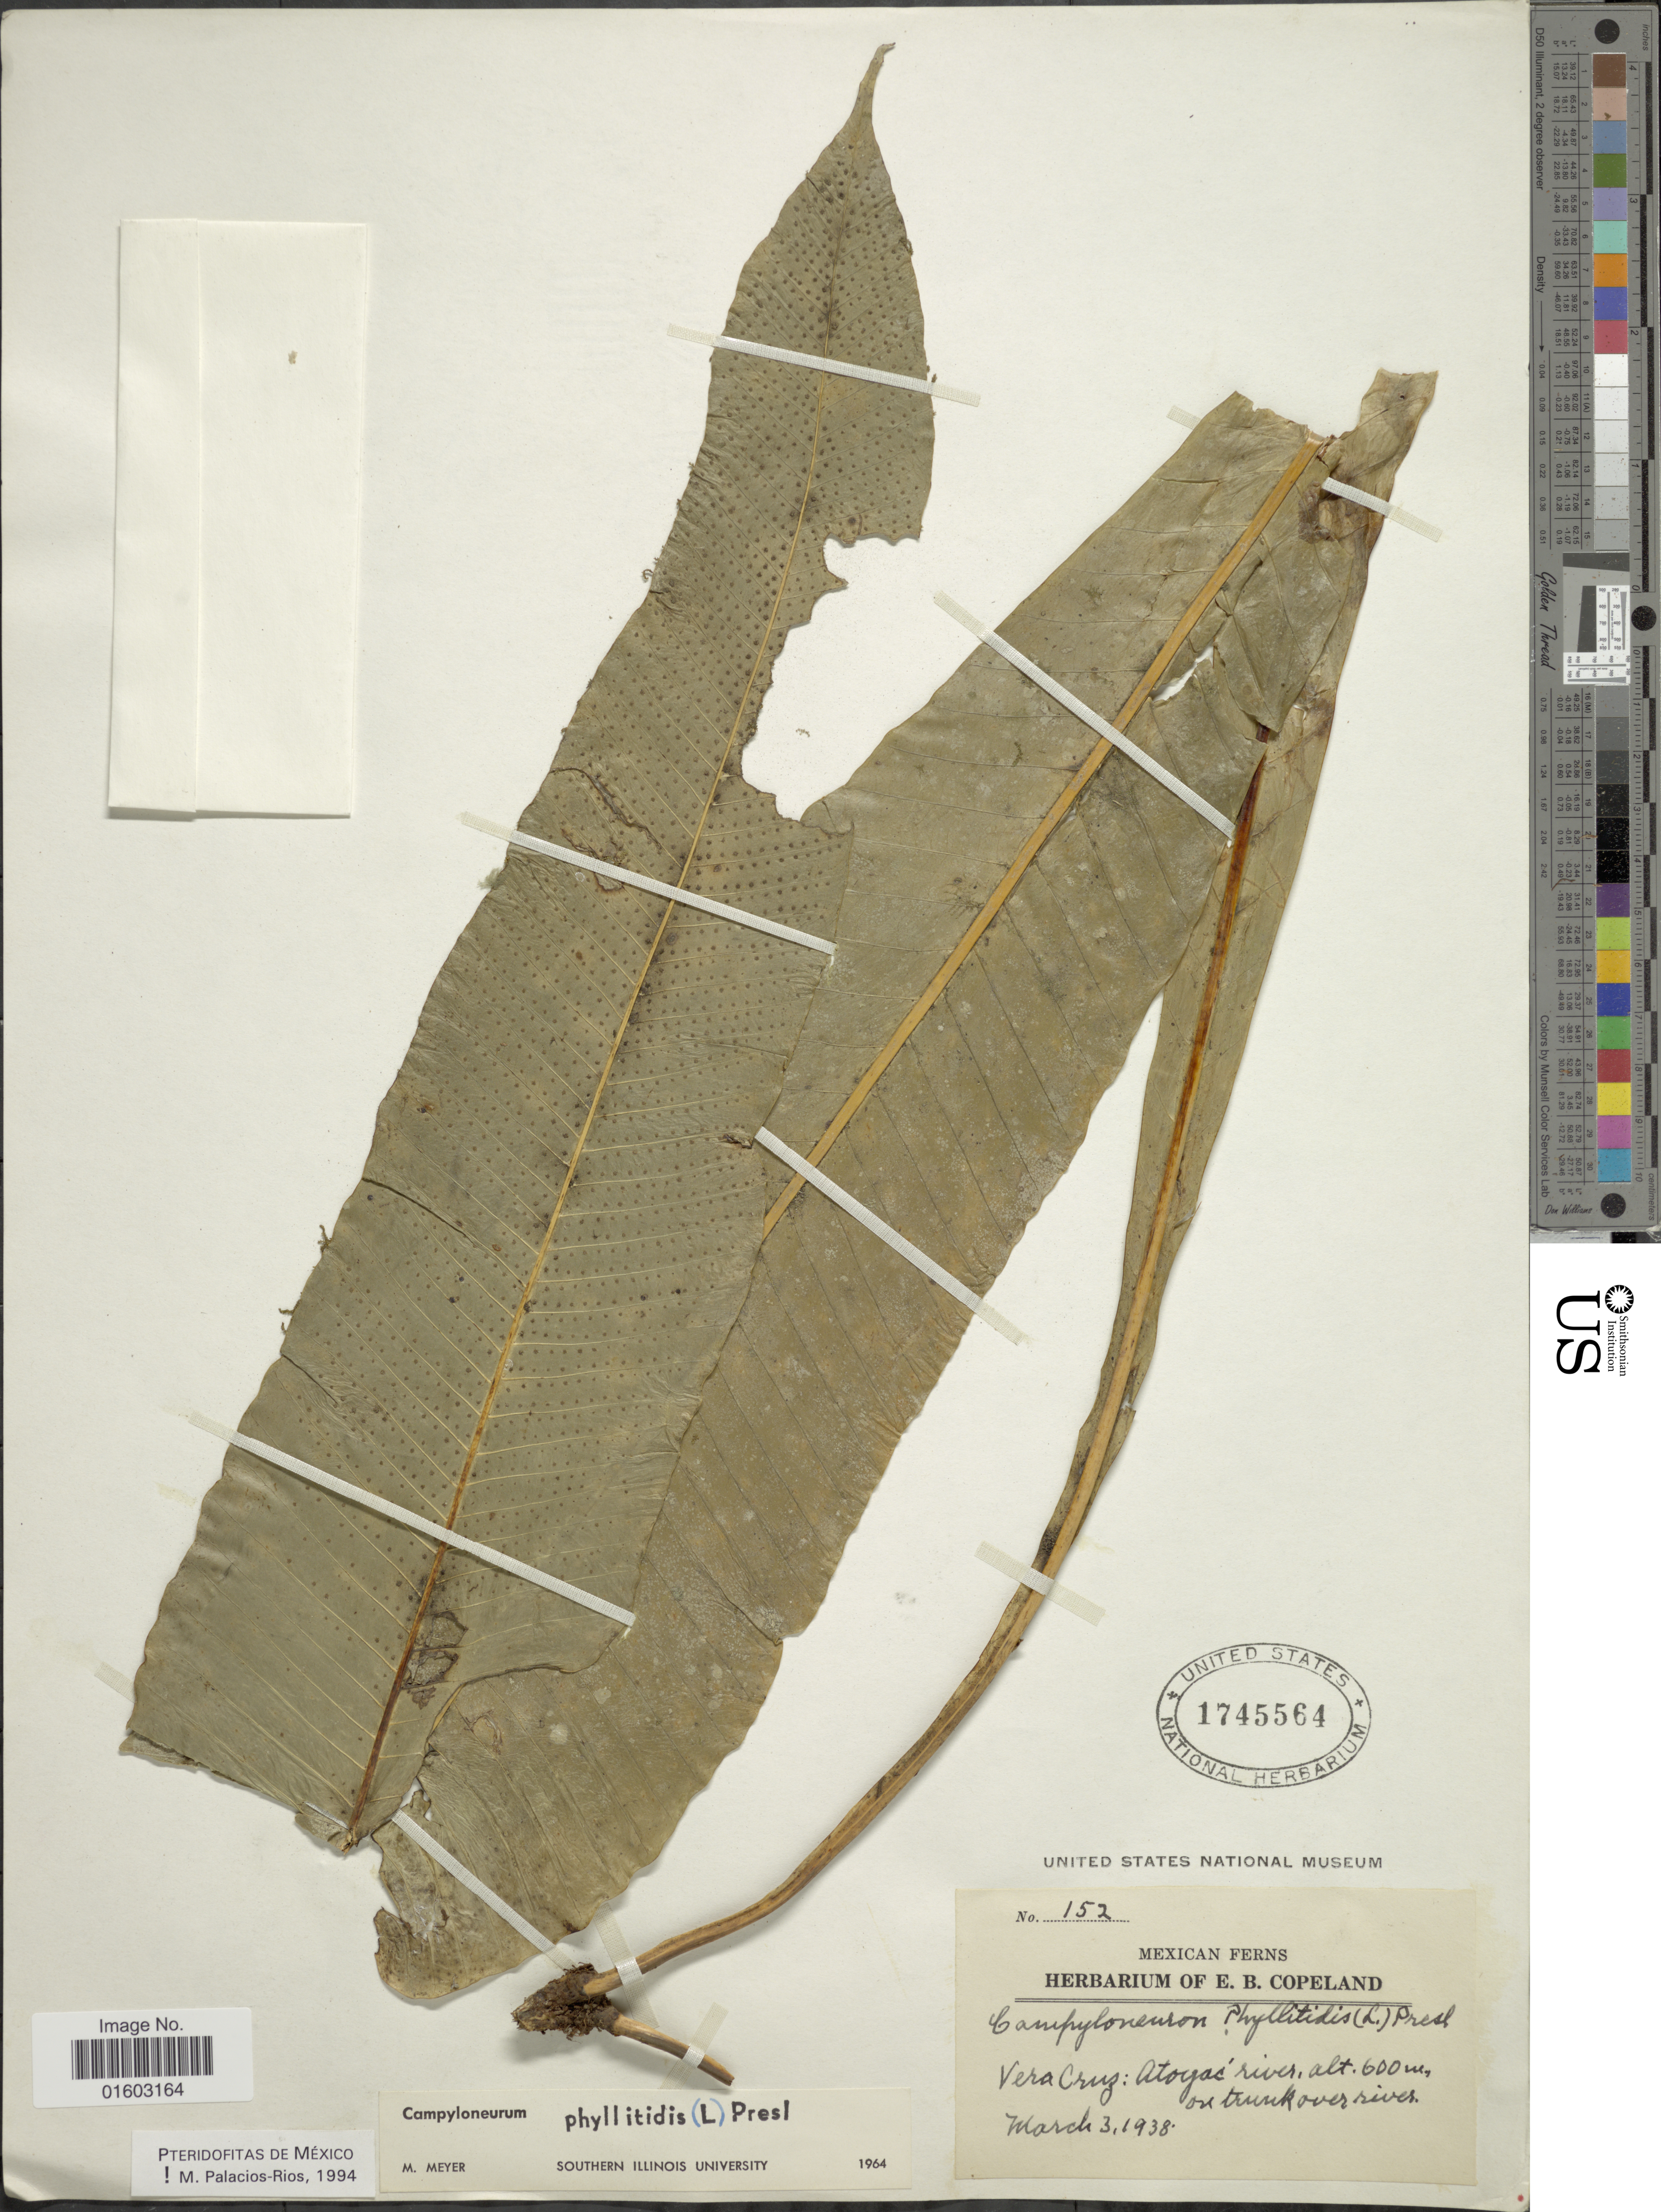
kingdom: Plantae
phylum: Tracheophyta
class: Polypodiopsida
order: Polypodiales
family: Polypodiaceae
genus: Campyloneurum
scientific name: Campyloneurum phyllitidis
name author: (L.) C. Presl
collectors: ex herb. E. B. Copeland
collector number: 152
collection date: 1938-03-03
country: Mexico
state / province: Veracruz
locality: Veracruz: Atoyac river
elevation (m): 600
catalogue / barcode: US 1745564